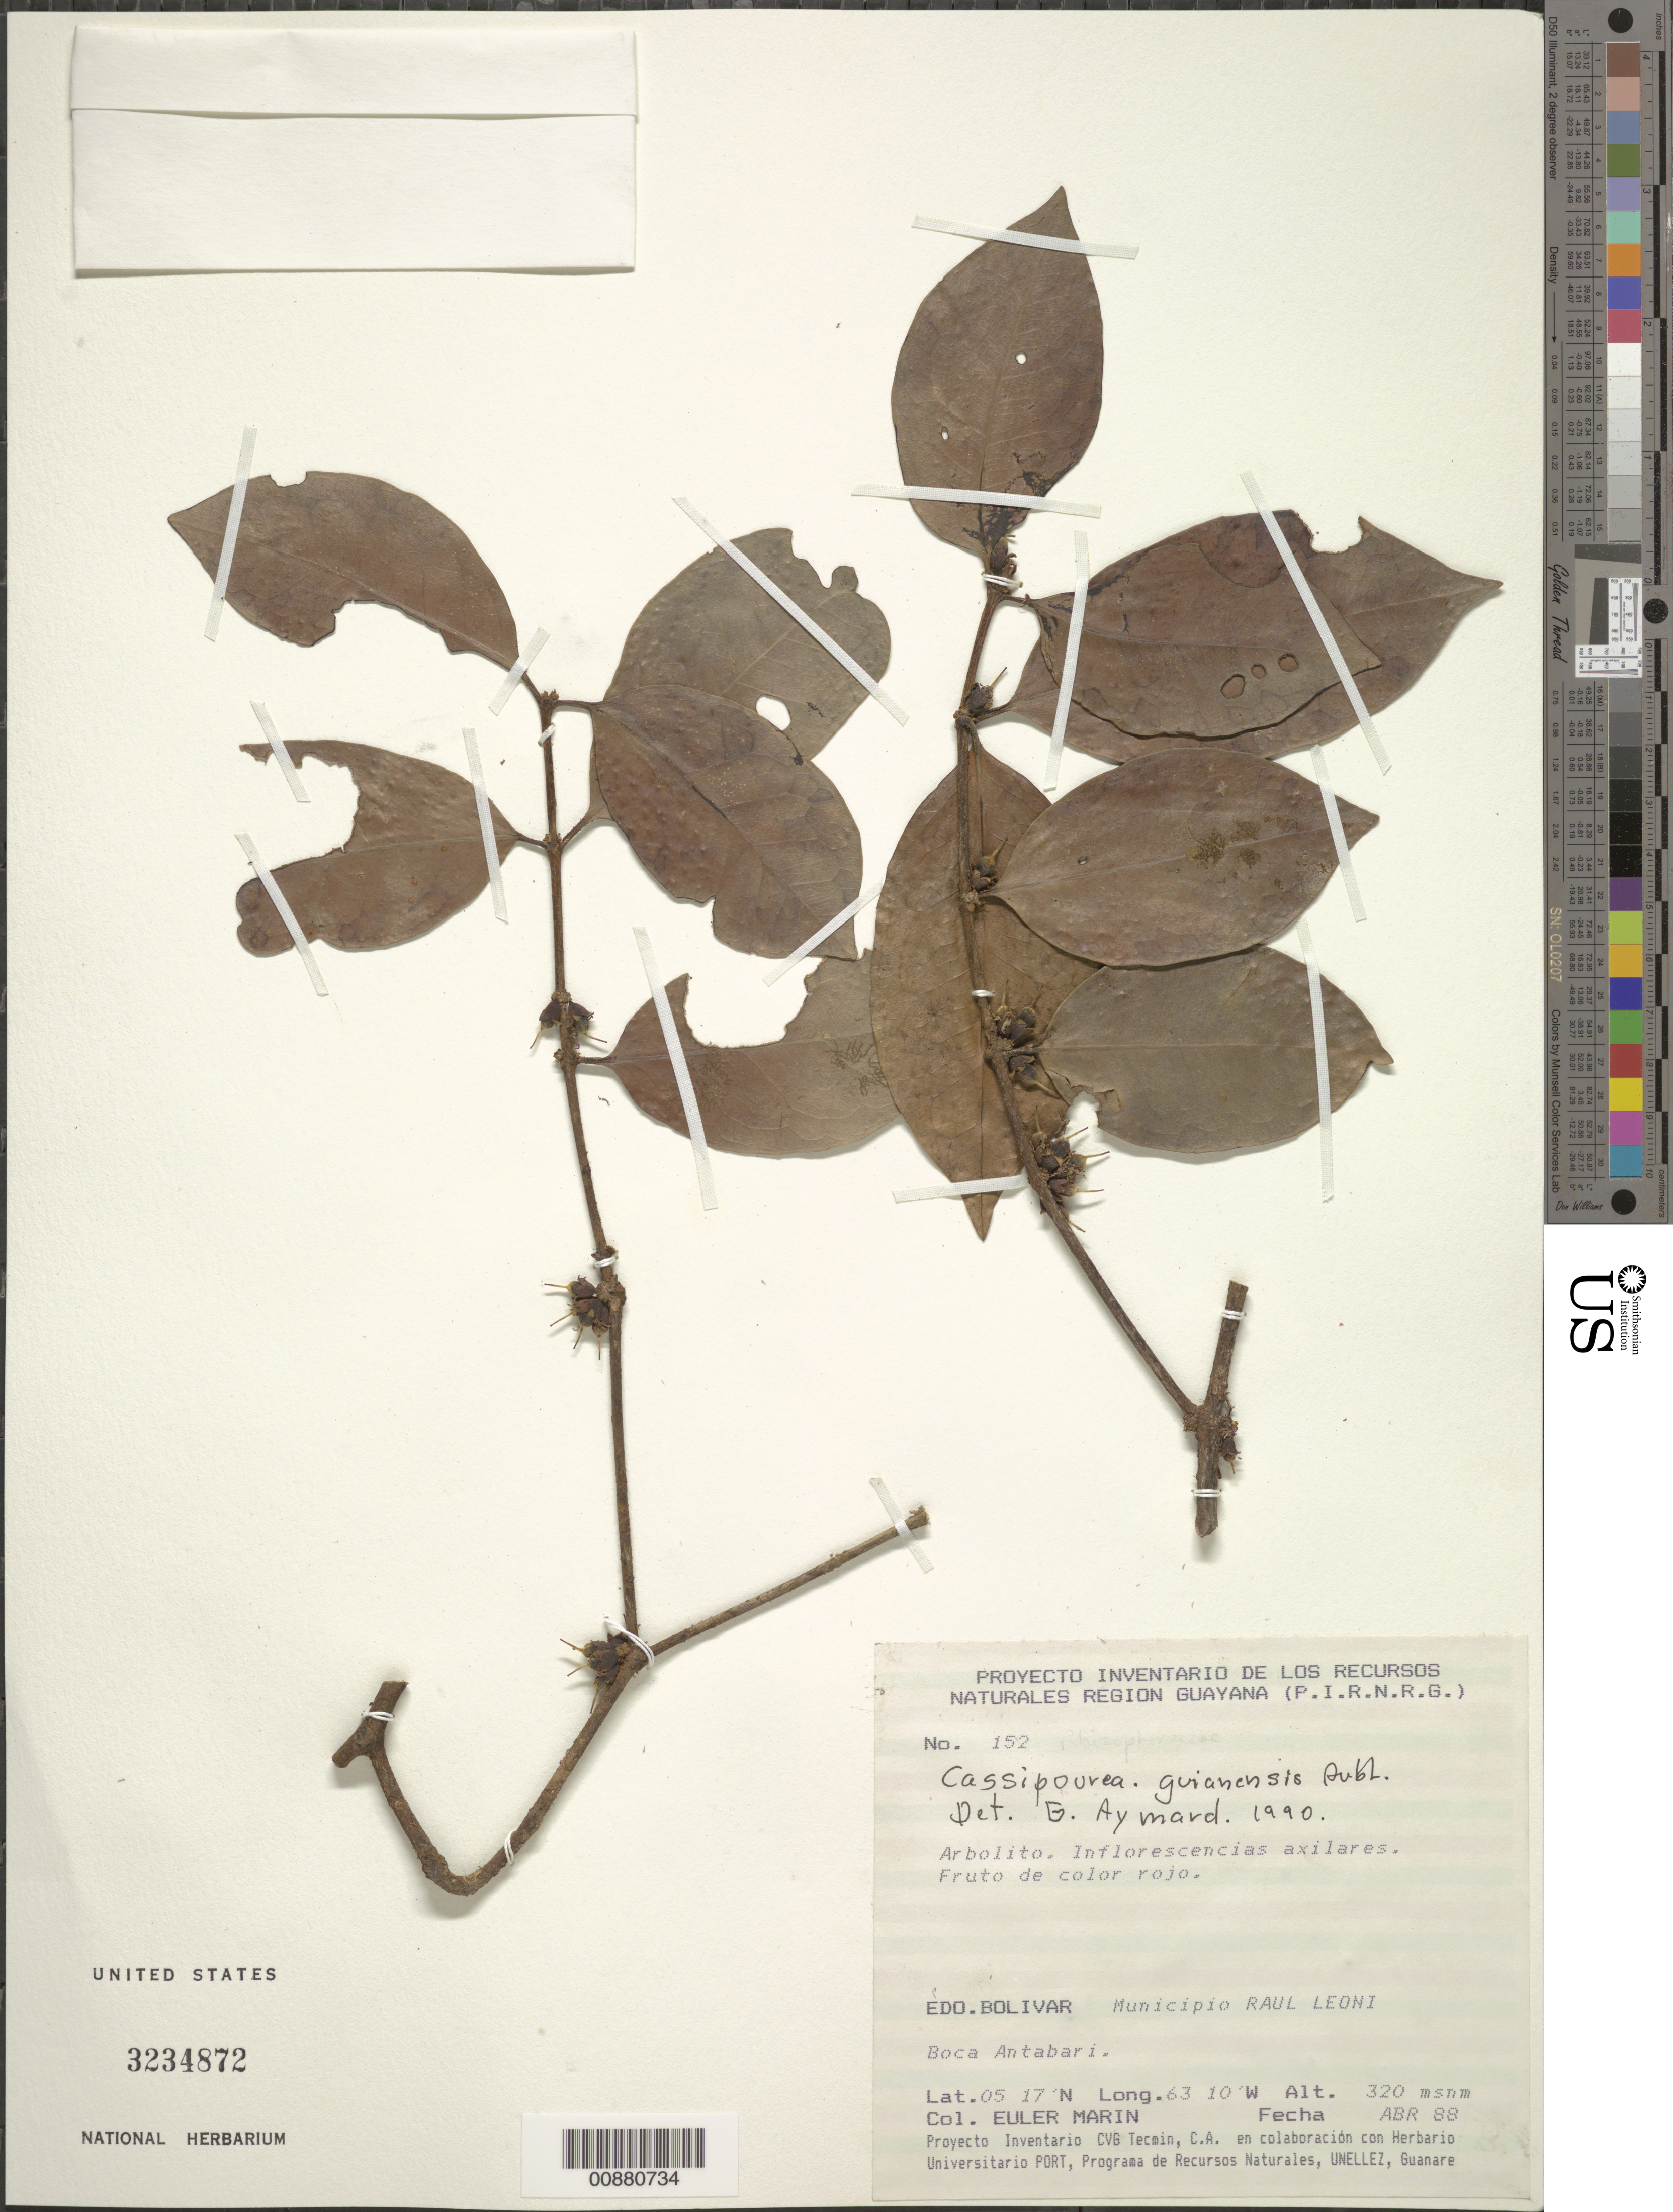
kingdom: Plantae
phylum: Tracheophyta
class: Magnoliopsida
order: Malpighiales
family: Rhizophoraceae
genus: Cassipourea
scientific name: Cassipourea guianensis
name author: Aubl.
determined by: Aymard C., G. A., (PORT), Univ. Nac. Exp. de los Llanos Ezequiel Zamora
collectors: E. Marin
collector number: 152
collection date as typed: Apr-88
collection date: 1988-04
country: Venezuela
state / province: Bolívar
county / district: Angostura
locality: Mun. Raúl Leoni [=Angostura], Boca Antabari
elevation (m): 320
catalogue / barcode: US 3234872